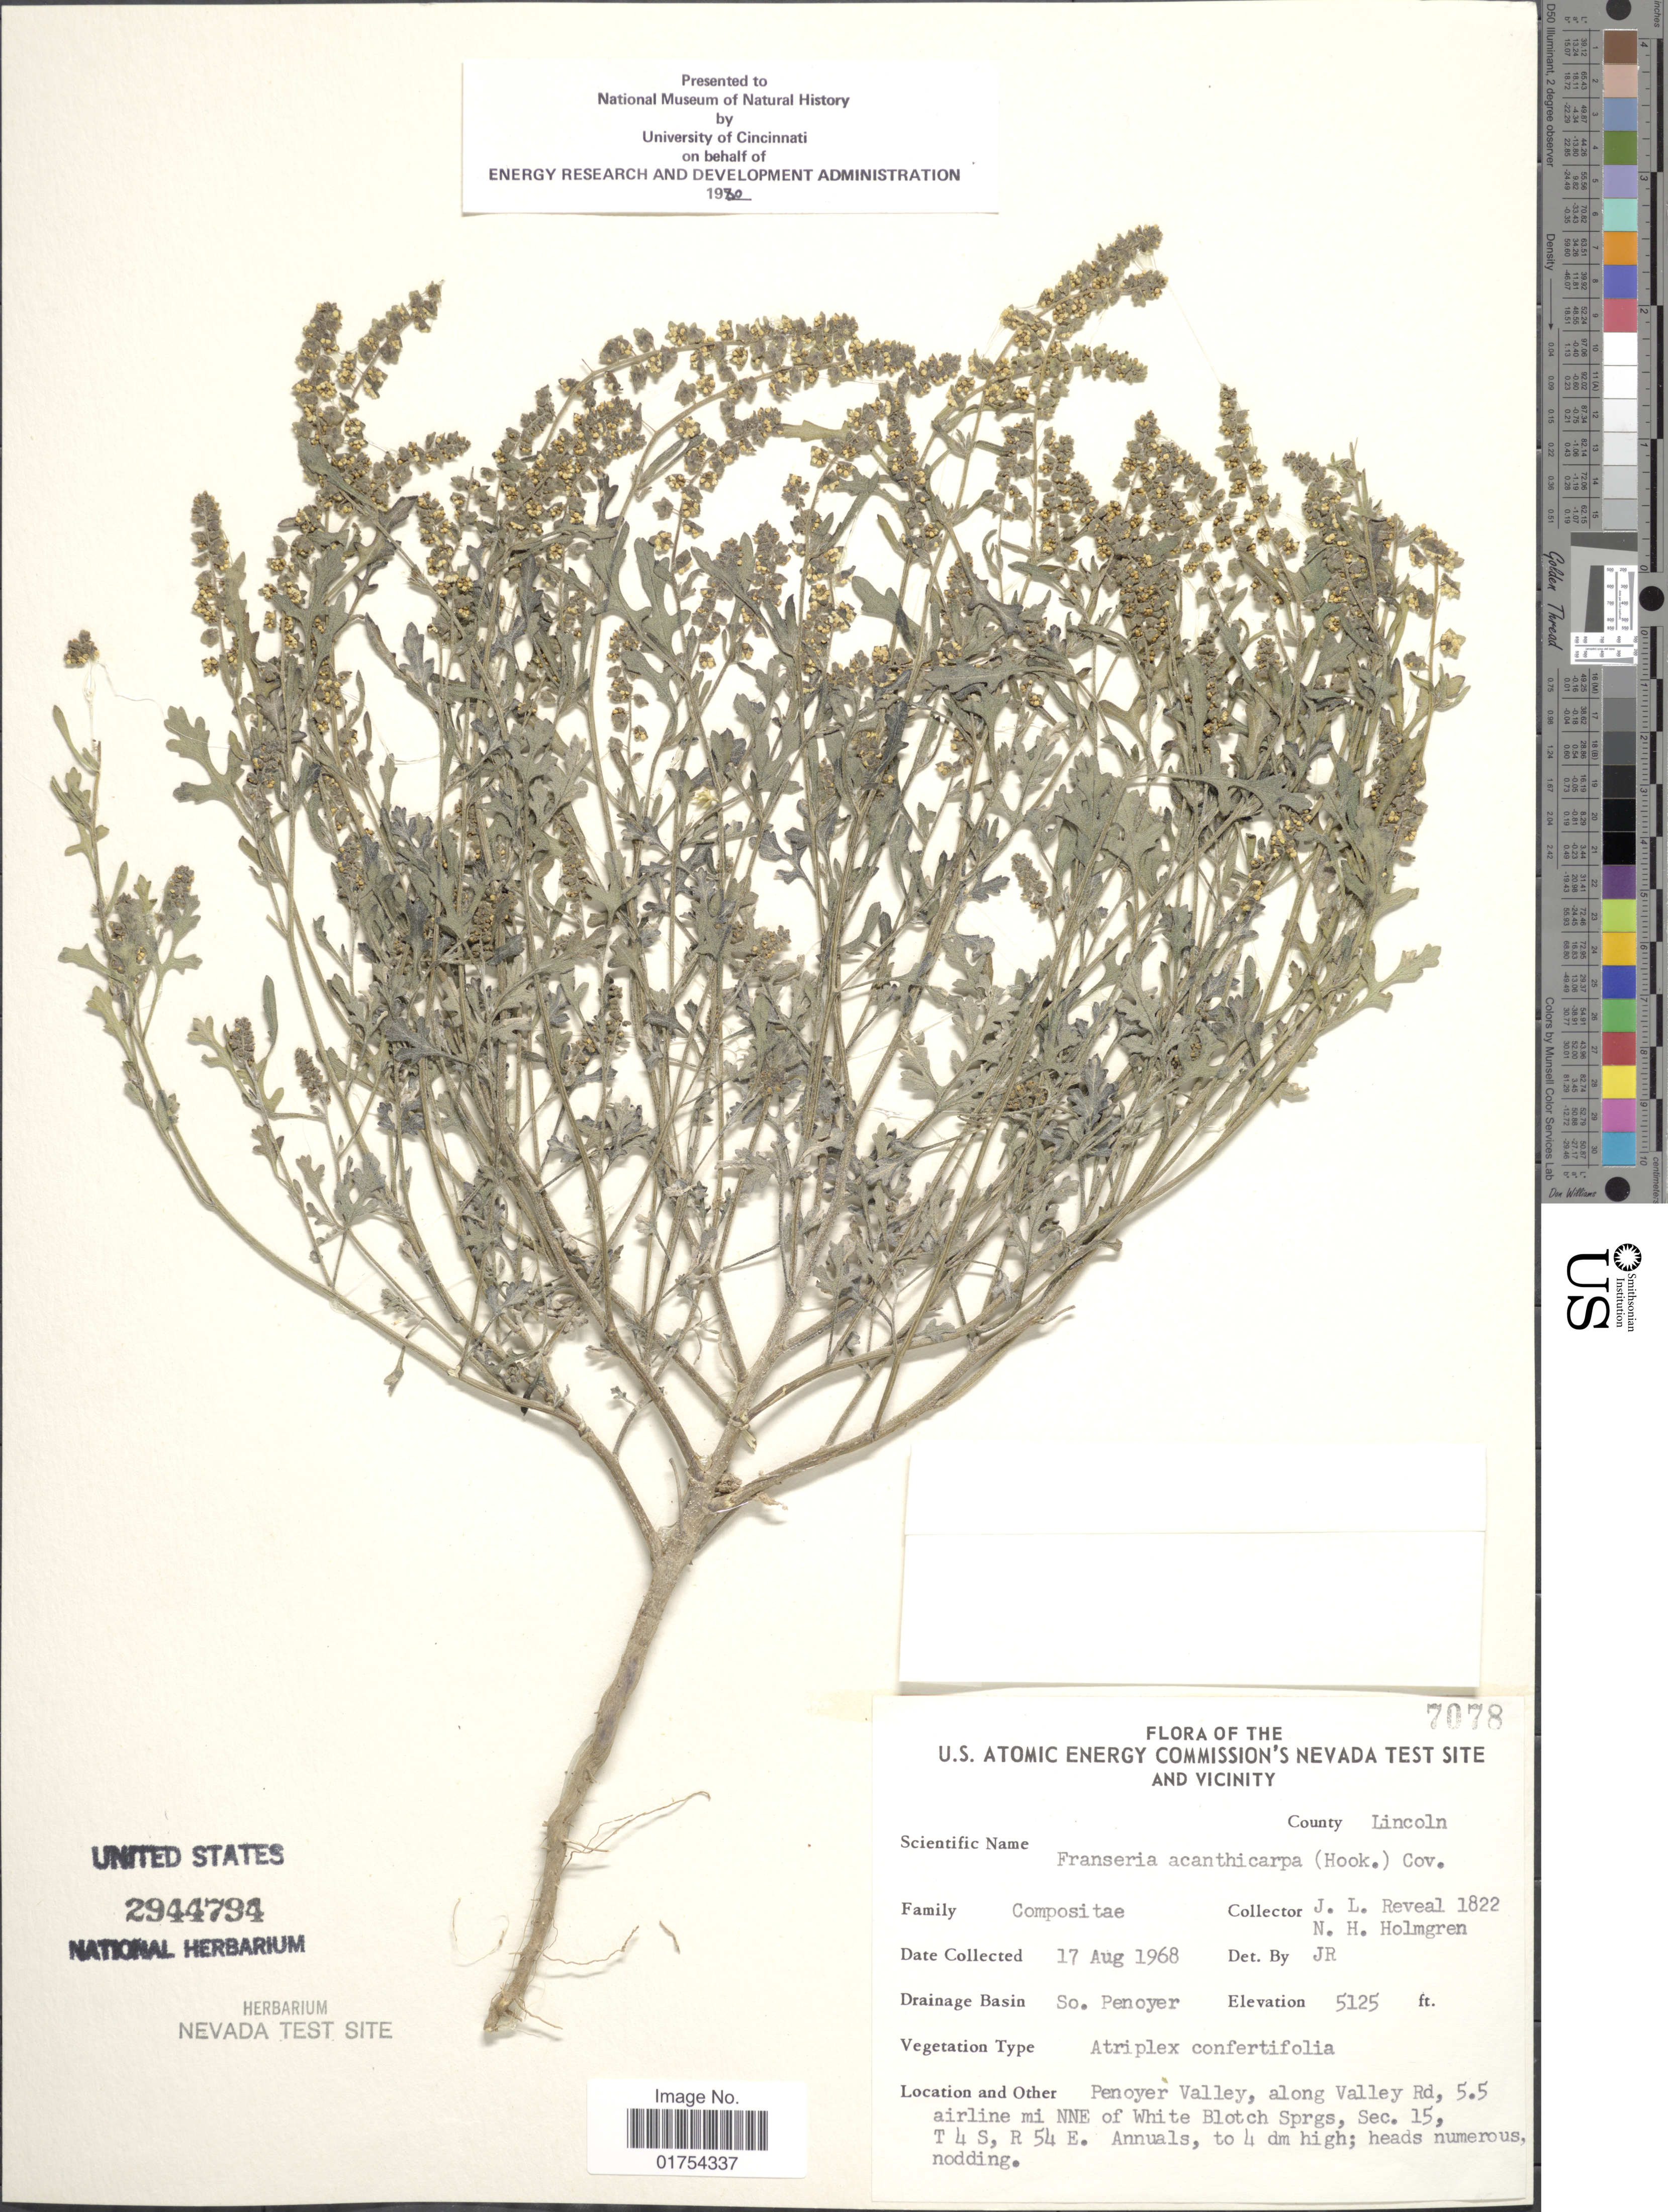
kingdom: Plantae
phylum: Tracheophyta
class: Magnoliopsida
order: Asterales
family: Asteraceae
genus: Franseria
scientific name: Franseria acanthicarpa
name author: Coville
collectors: J. L. Reveal & N. H. Holmgren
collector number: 7078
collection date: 1968-08-17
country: United States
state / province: Nevada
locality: U.S. Atomic Energy Commission's Nevada Test Site and Vicinity, County Nye, So. Penoyer, Penoyer Valley, along valley Rd. 5.5 airline mi NNE of White Blotch Sprgs, Sec. 15, T4S, R54E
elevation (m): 1562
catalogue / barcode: US 2944794